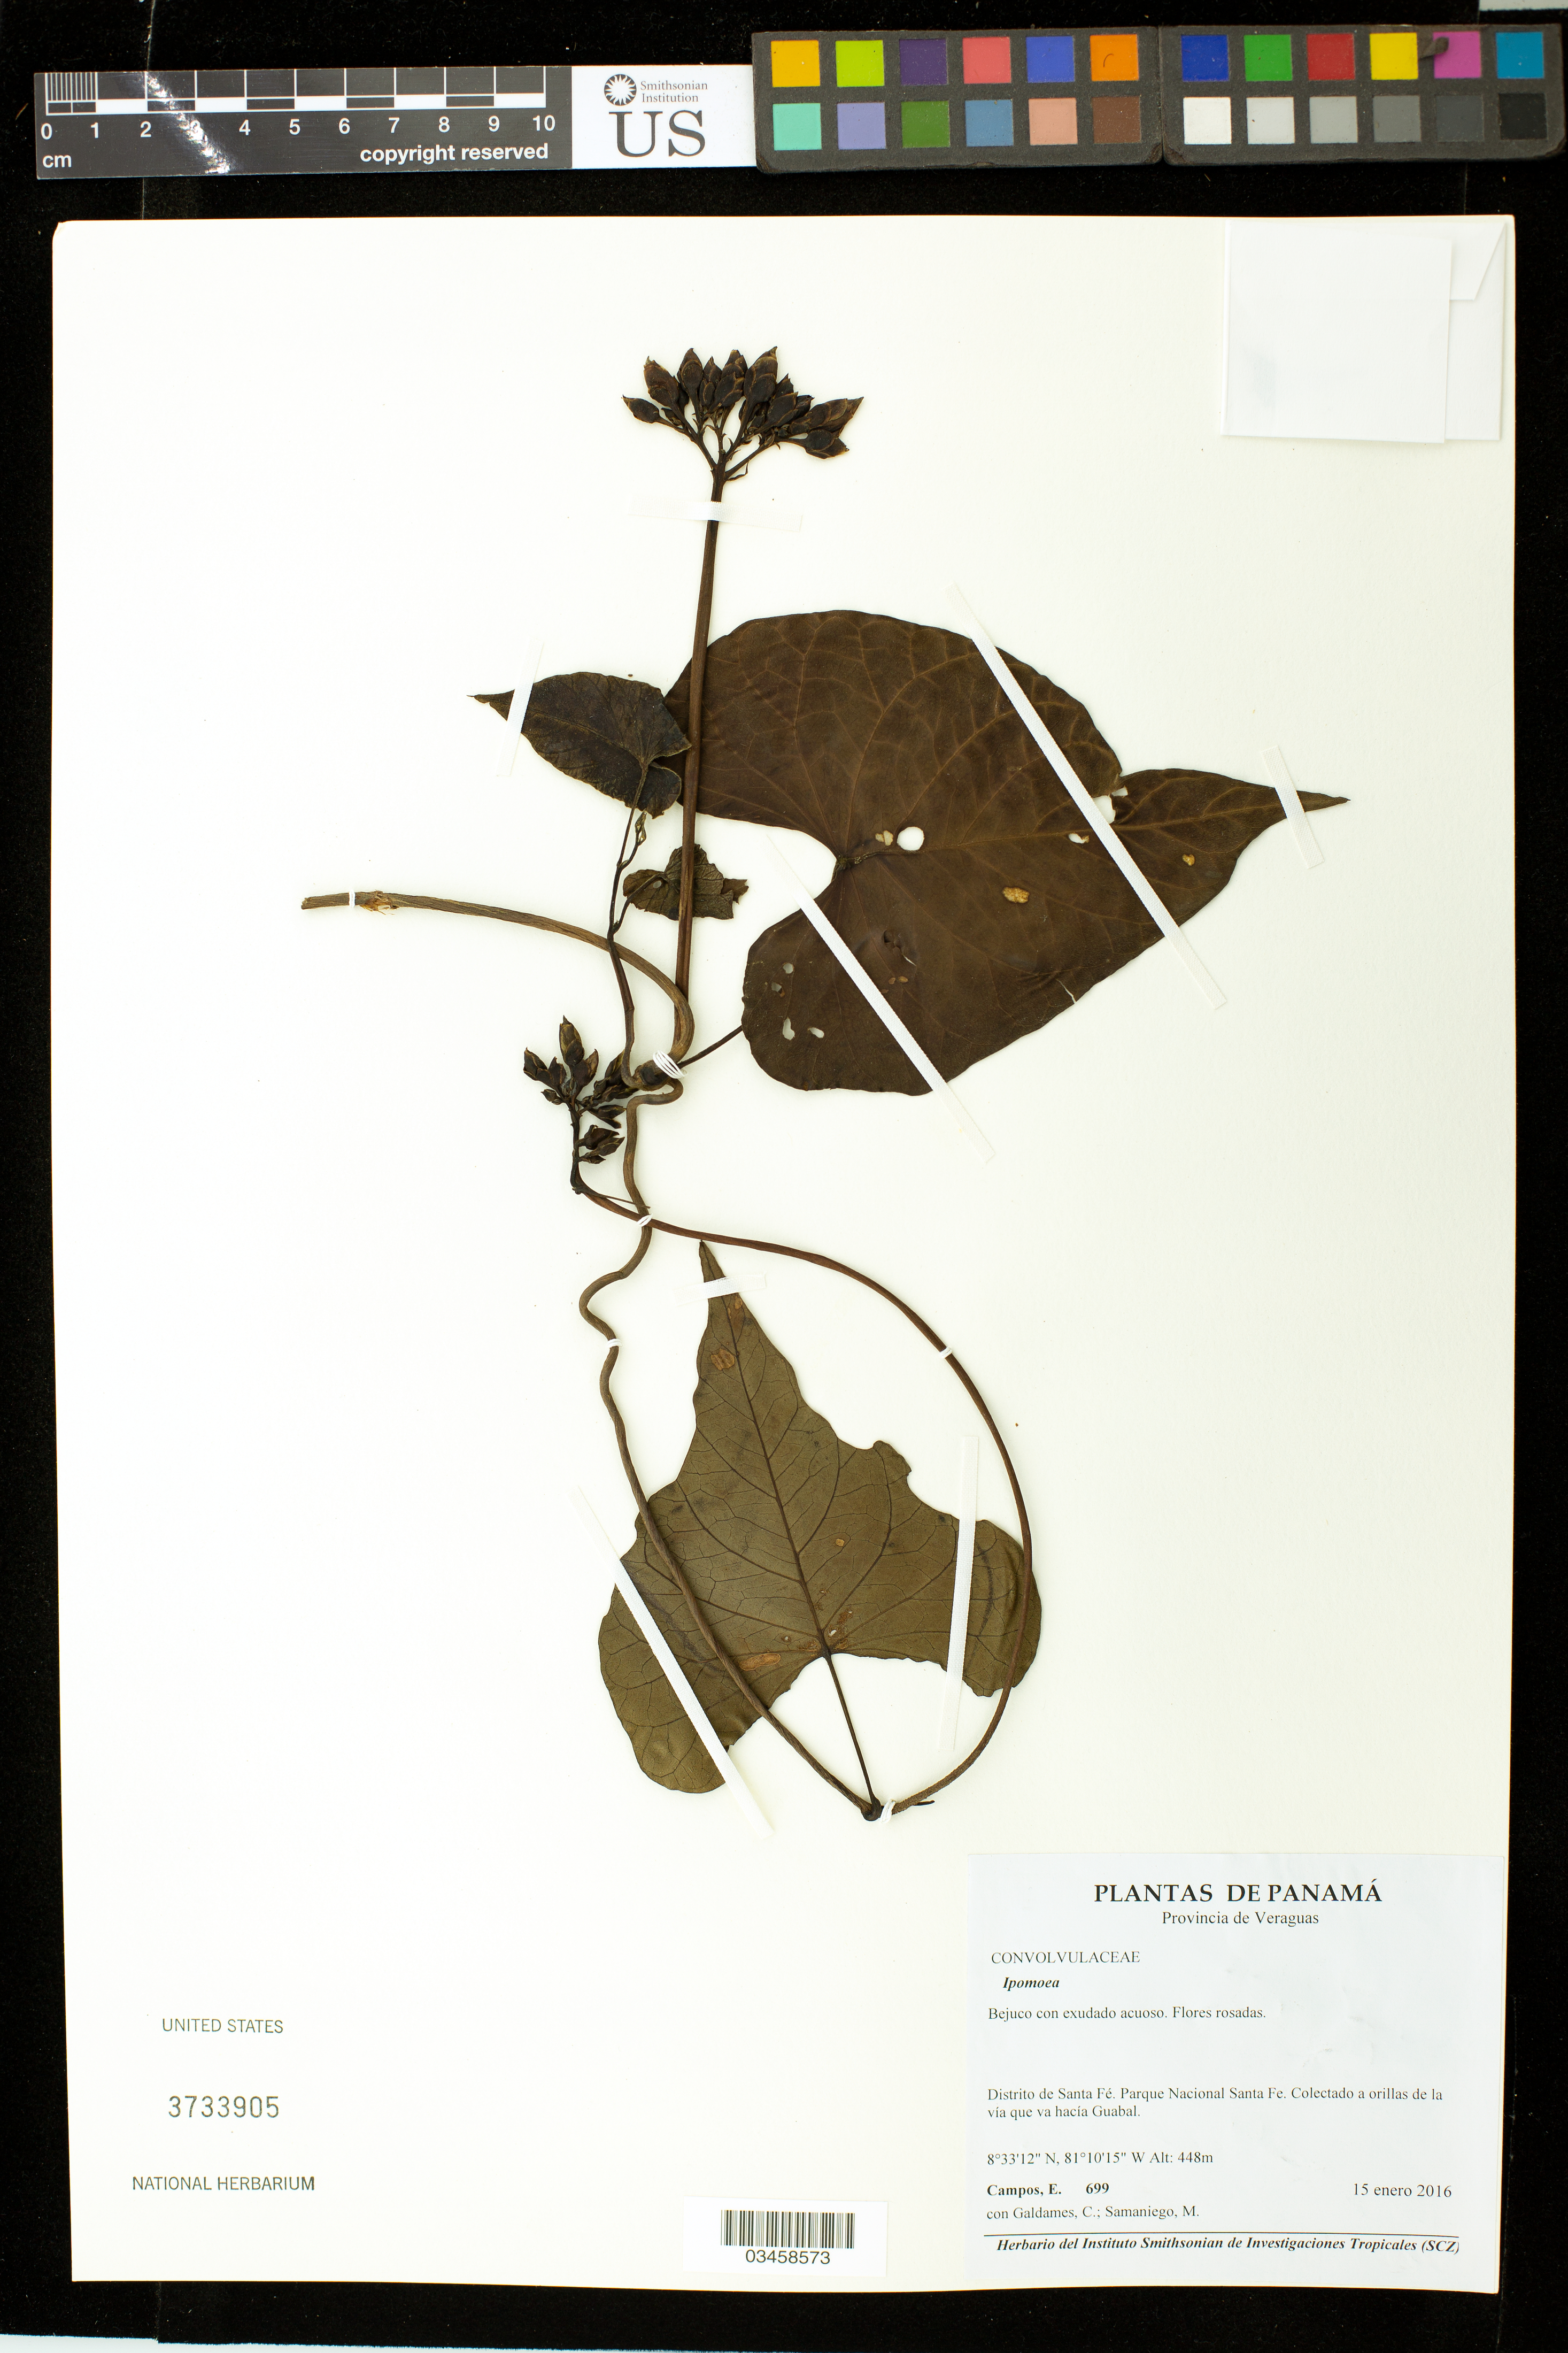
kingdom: Plantae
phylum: Tracheophyta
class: Magnoliopsida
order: Solanales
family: Convolvulaceae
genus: Ipomoea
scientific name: Ipomoea sp.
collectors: E. Campos, C. Galdames & M. Samaniego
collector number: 699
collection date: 2016-01-15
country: Panama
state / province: Veraguas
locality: Distrito de Santa Fé. Parque Nacional Santa Fé; orillas de la via que va hacía Guabal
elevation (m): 448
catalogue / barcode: US 3733905